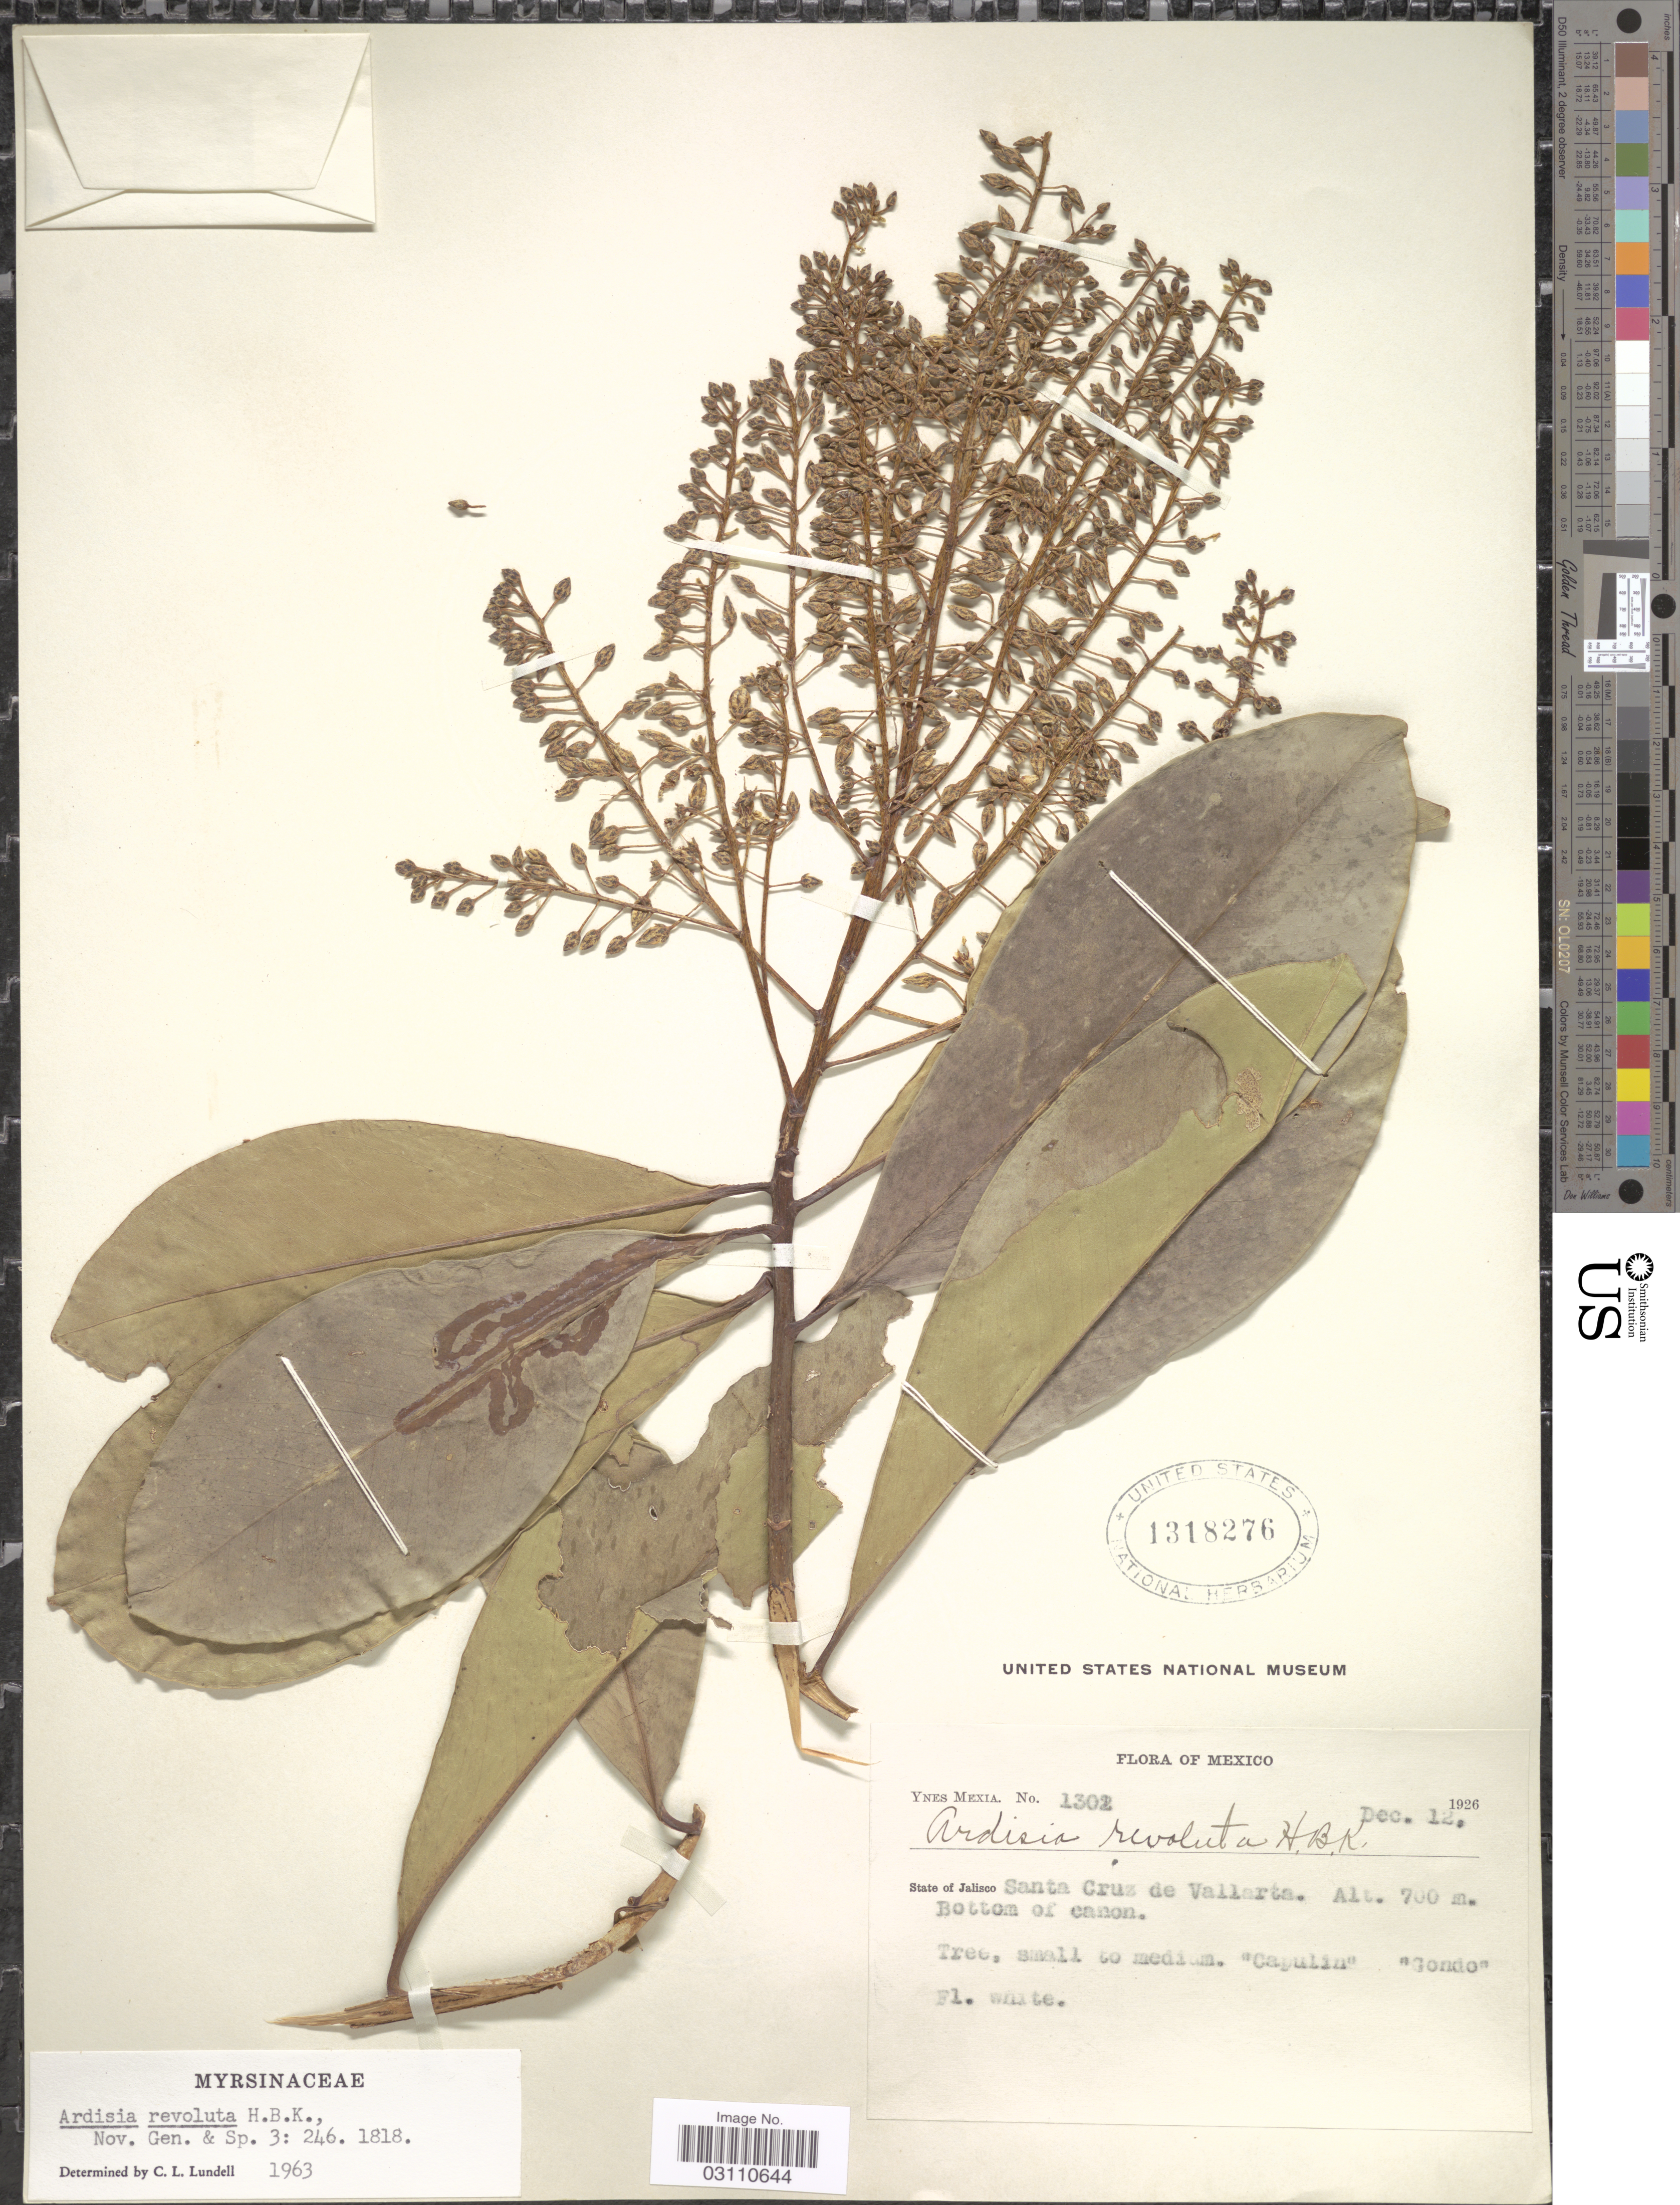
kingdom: Plantae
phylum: Tracheophyta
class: Magnoliopsida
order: Ericales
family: Primulaceae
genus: Ardisia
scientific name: Ardisia revoluta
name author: Kunth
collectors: Y. Mexia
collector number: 1302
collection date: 1926-12-12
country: Mexico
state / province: Jalisco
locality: Santa Cruz de Vallarta. Bottom of canon.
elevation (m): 700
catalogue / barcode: US 1318276